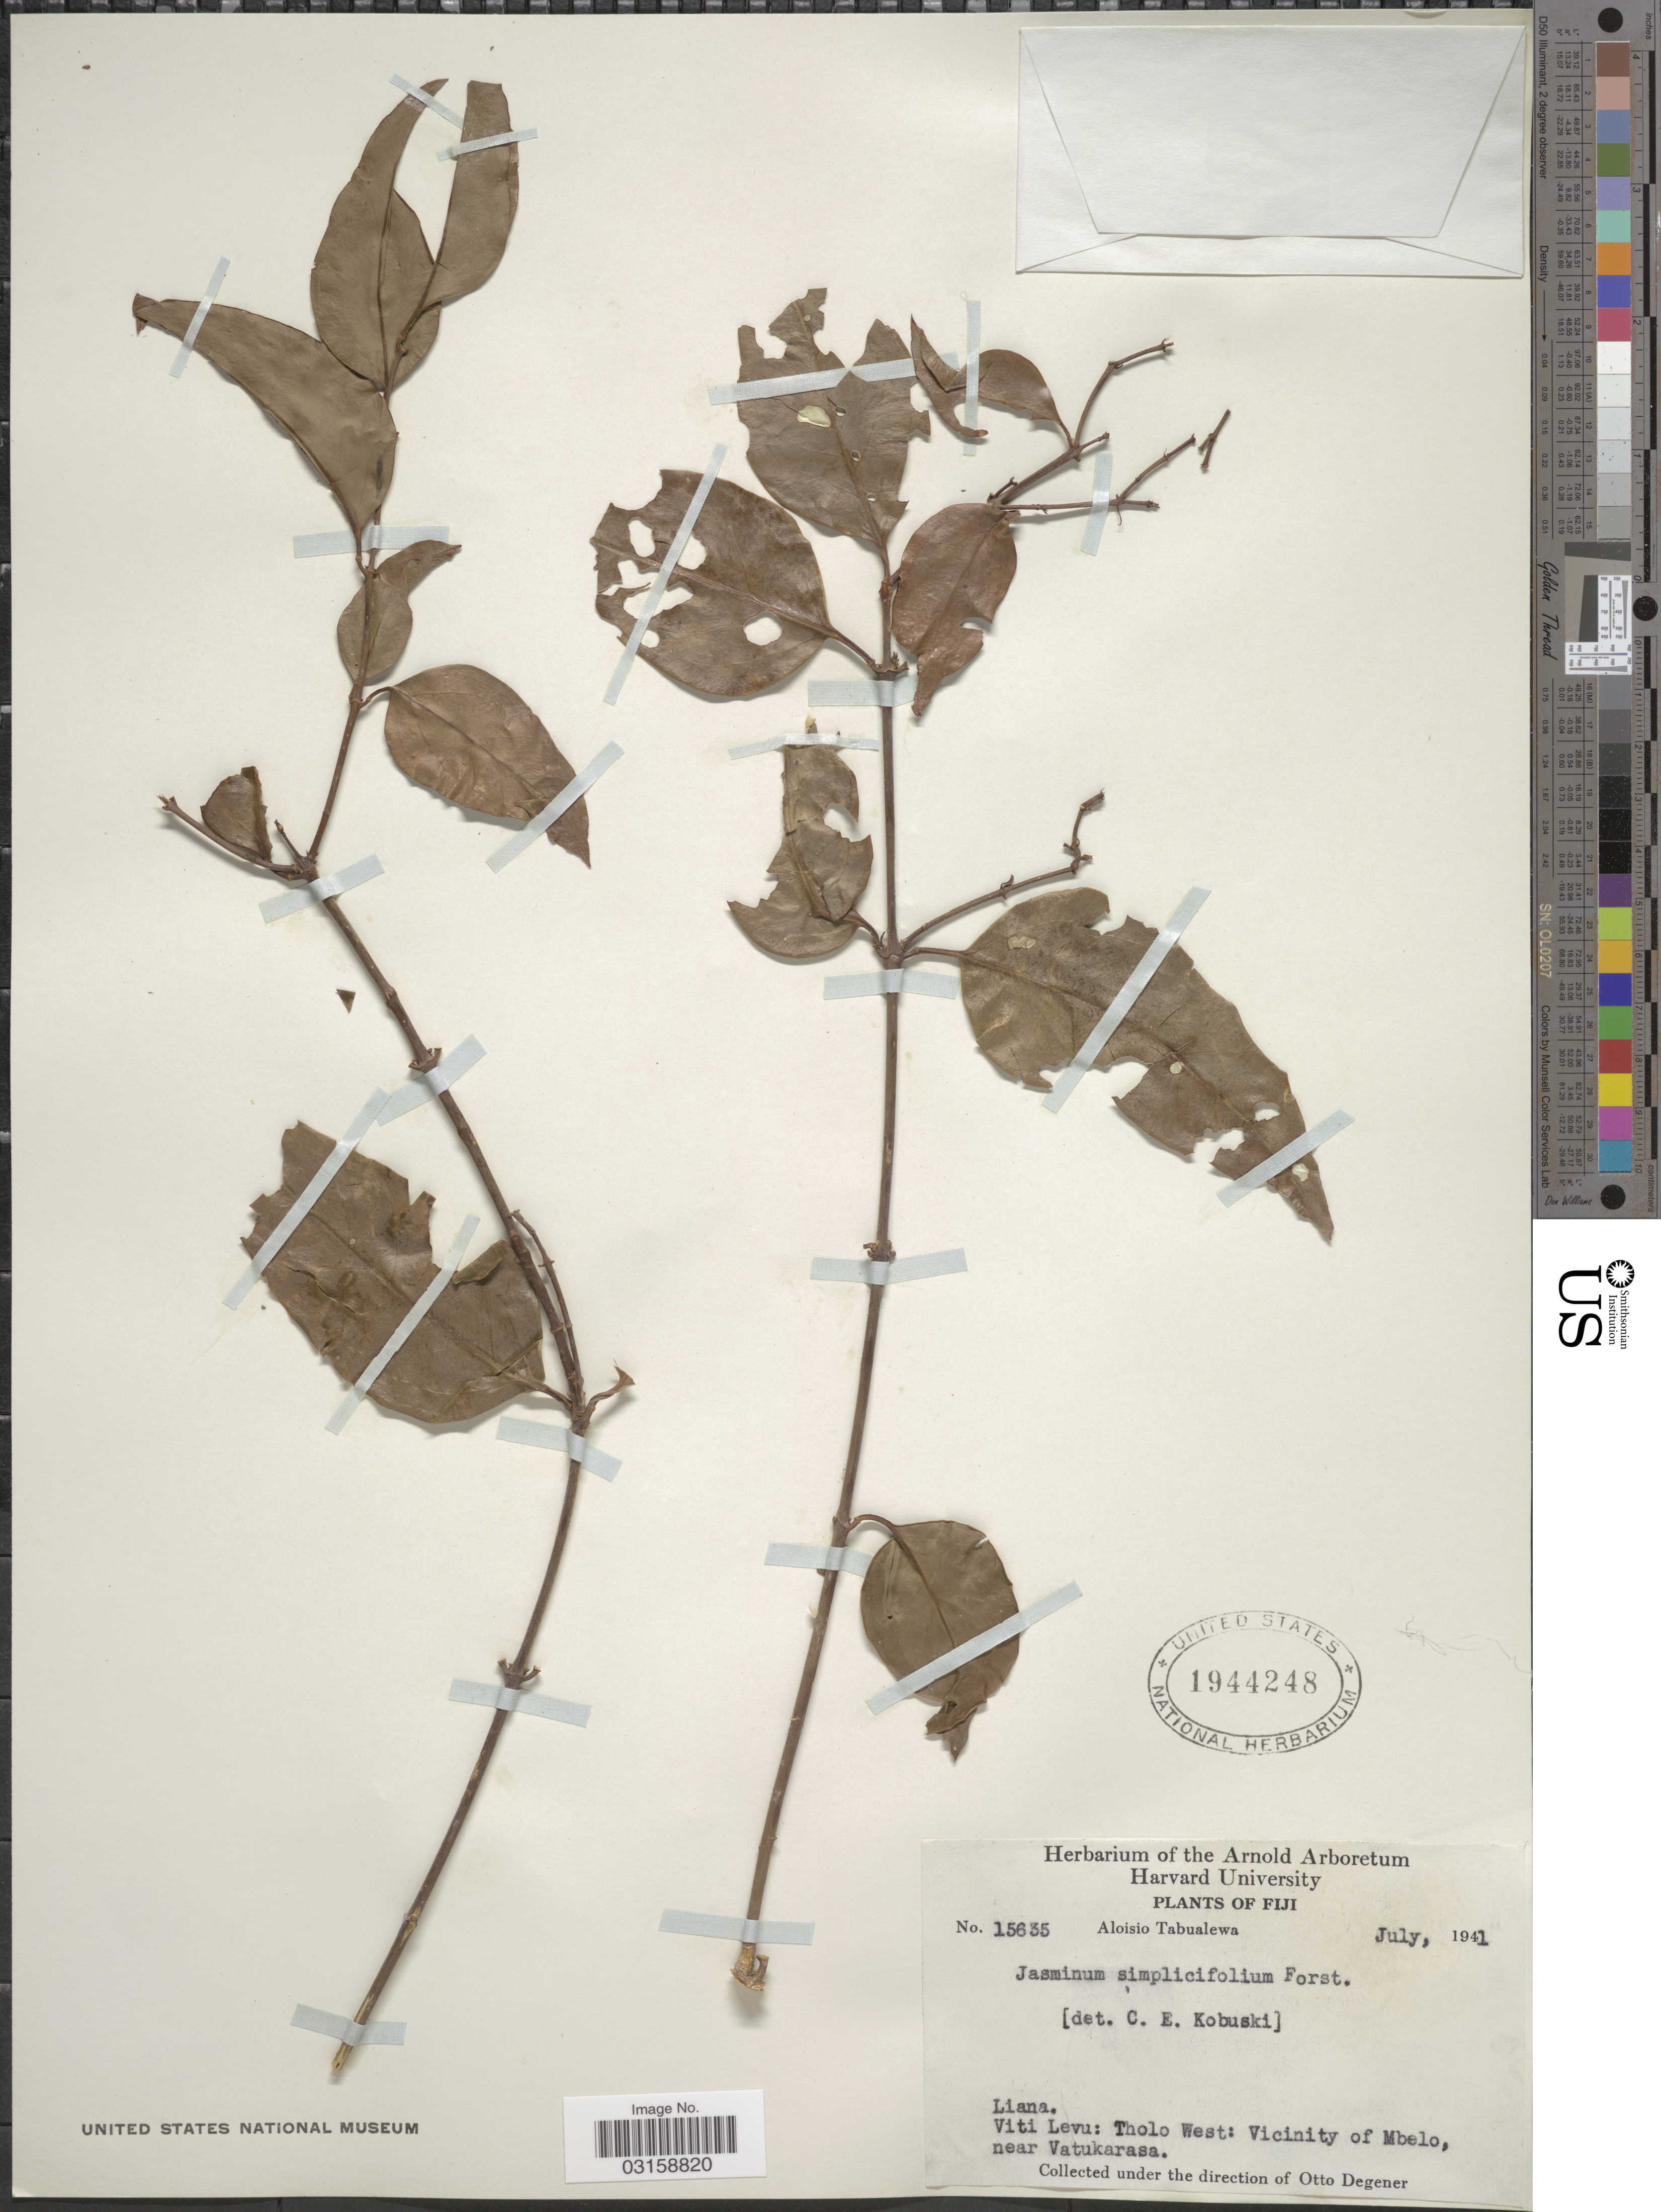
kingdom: Plantae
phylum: Tracheophyta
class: Magnoliopsida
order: Lamiales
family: Oleaceae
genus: Jasminum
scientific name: Jasminum simplicifolium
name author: G. Forst.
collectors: A. Tabualewa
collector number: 15635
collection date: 1941-07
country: Fiji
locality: Viti Levu: Tholo West: Vicinity of Mbelo, near Vatukarasa.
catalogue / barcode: US 1944248